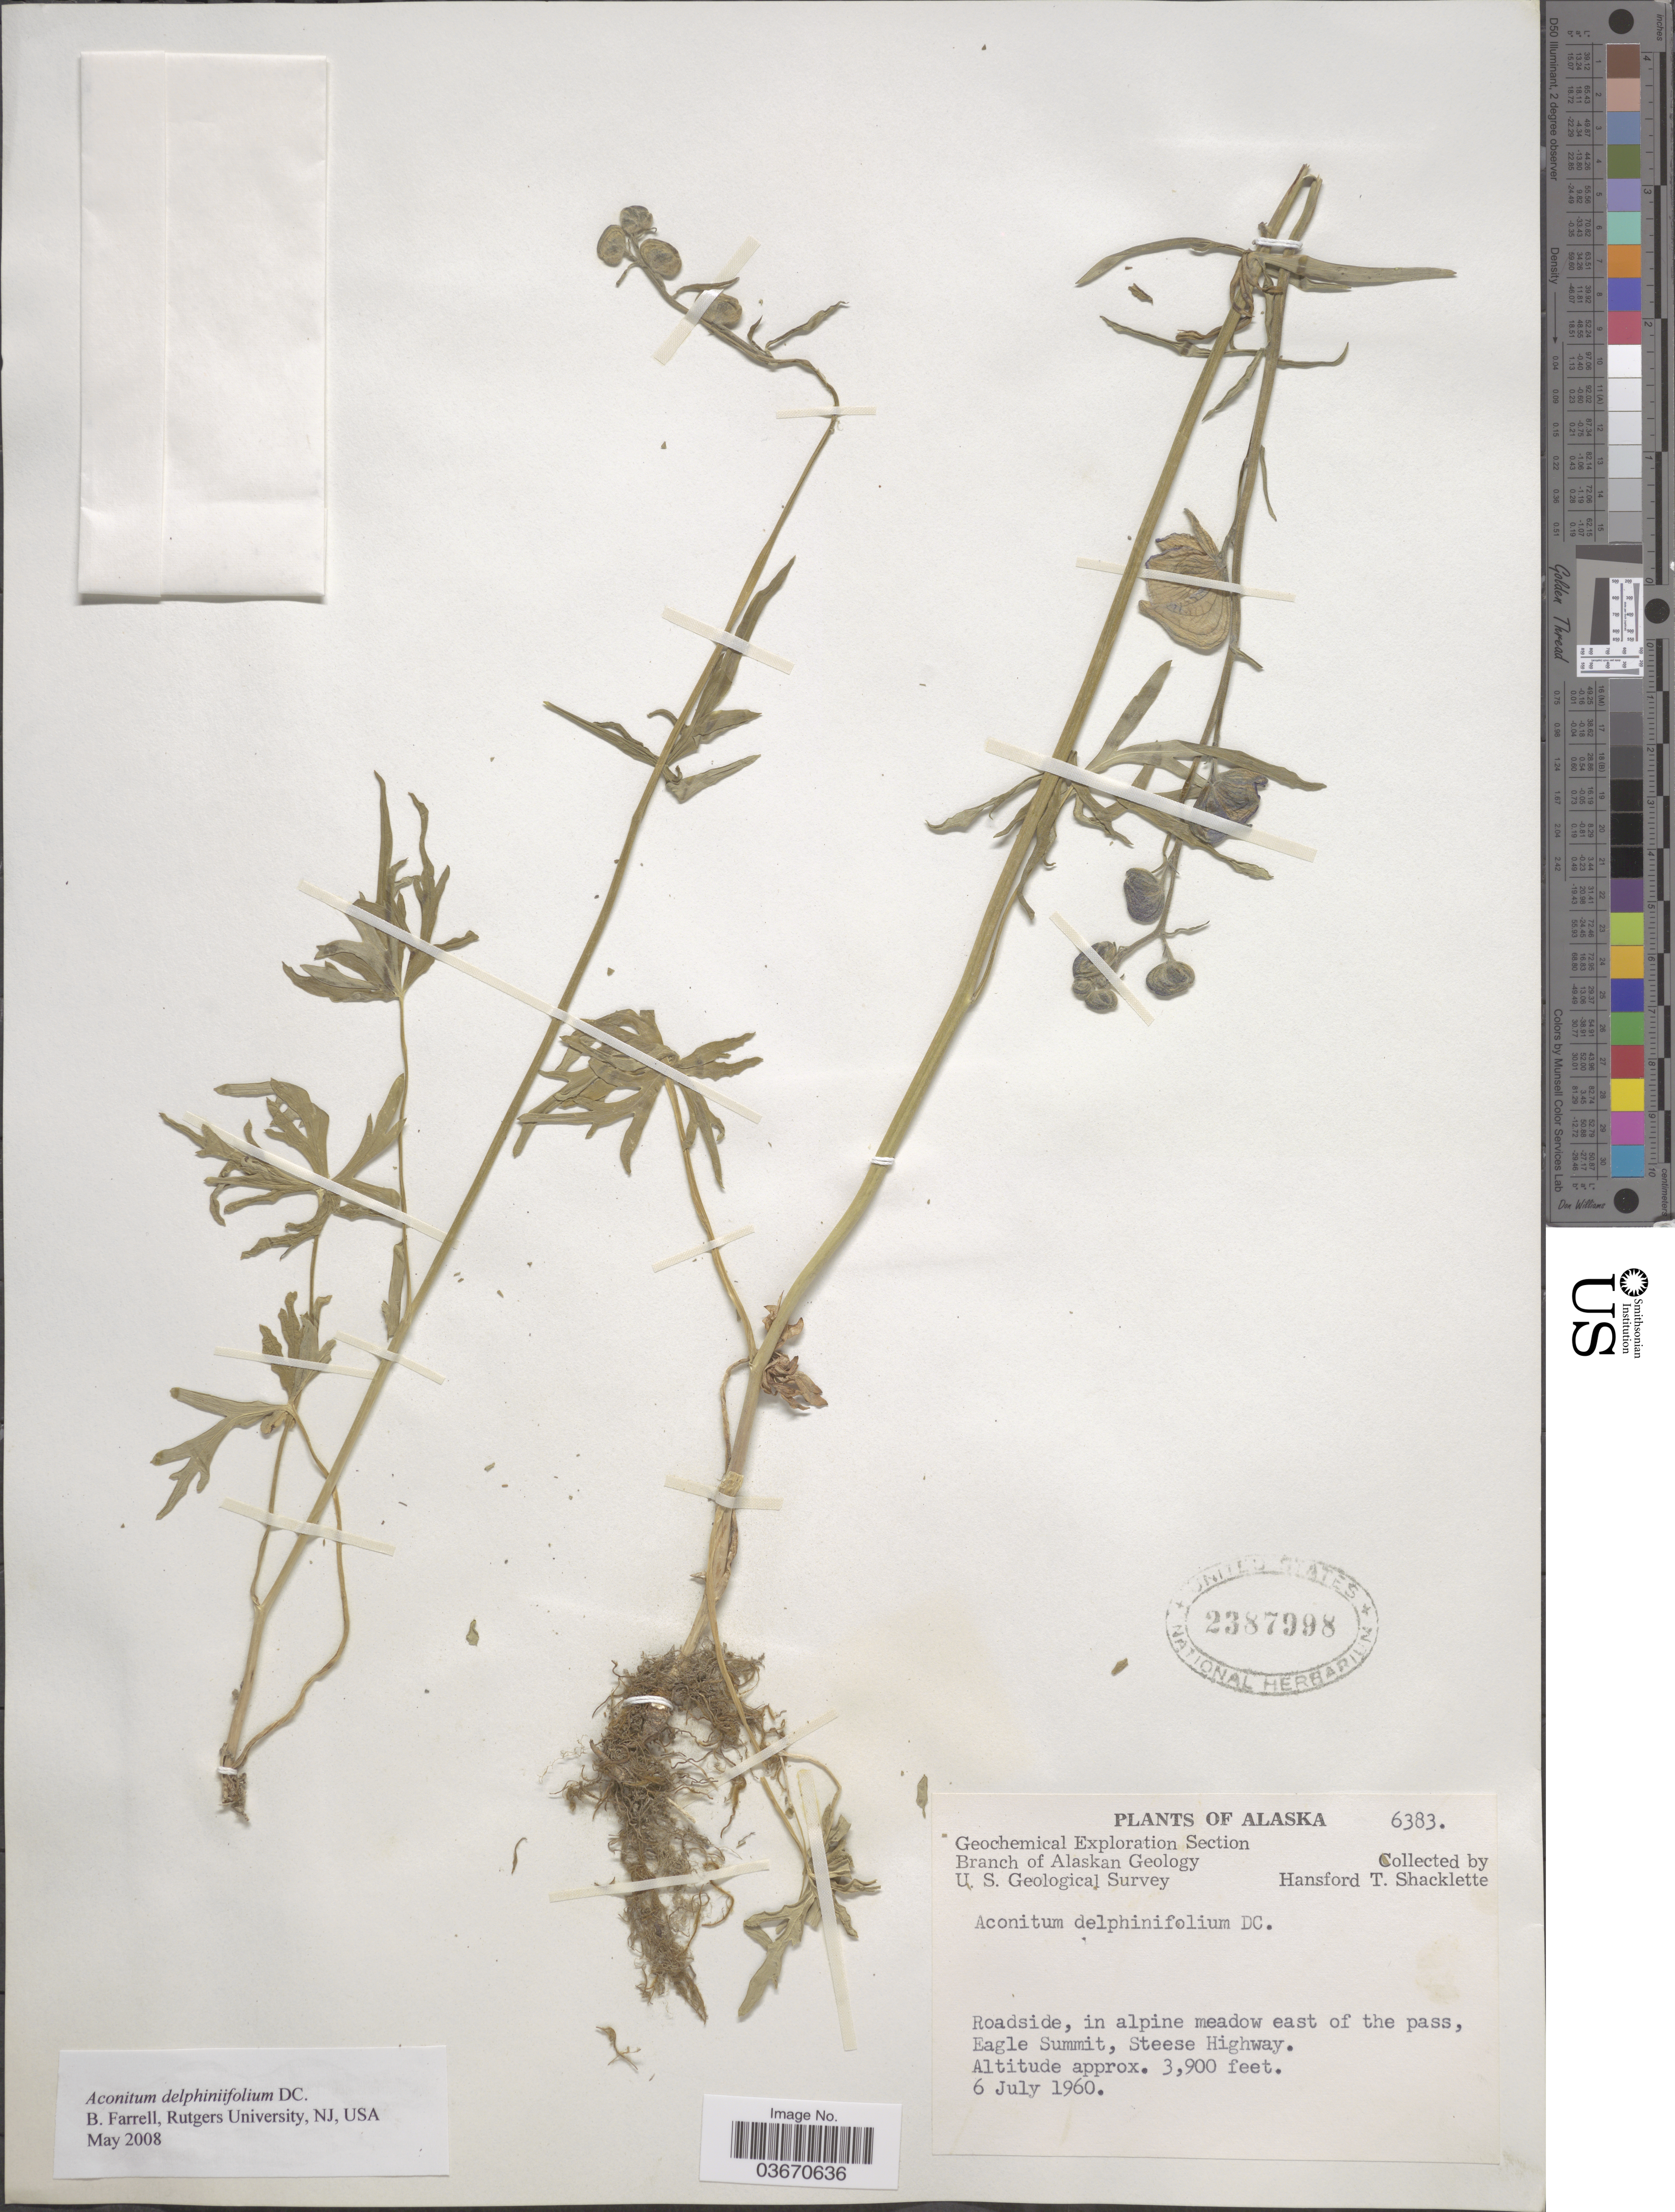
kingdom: Plantae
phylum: Tracheophyta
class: Magnoliopsida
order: Ranunculales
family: Ranunculaceae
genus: Aconitum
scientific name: Aconitum delphinifolium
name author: DC.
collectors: H. Shacklette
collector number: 6383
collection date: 1960-07-06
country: United States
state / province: Alaska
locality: Roadside, in alpine meadow east of the pass, Eagle Summit, Steese Highway.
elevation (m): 1189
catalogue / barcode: US 2387998